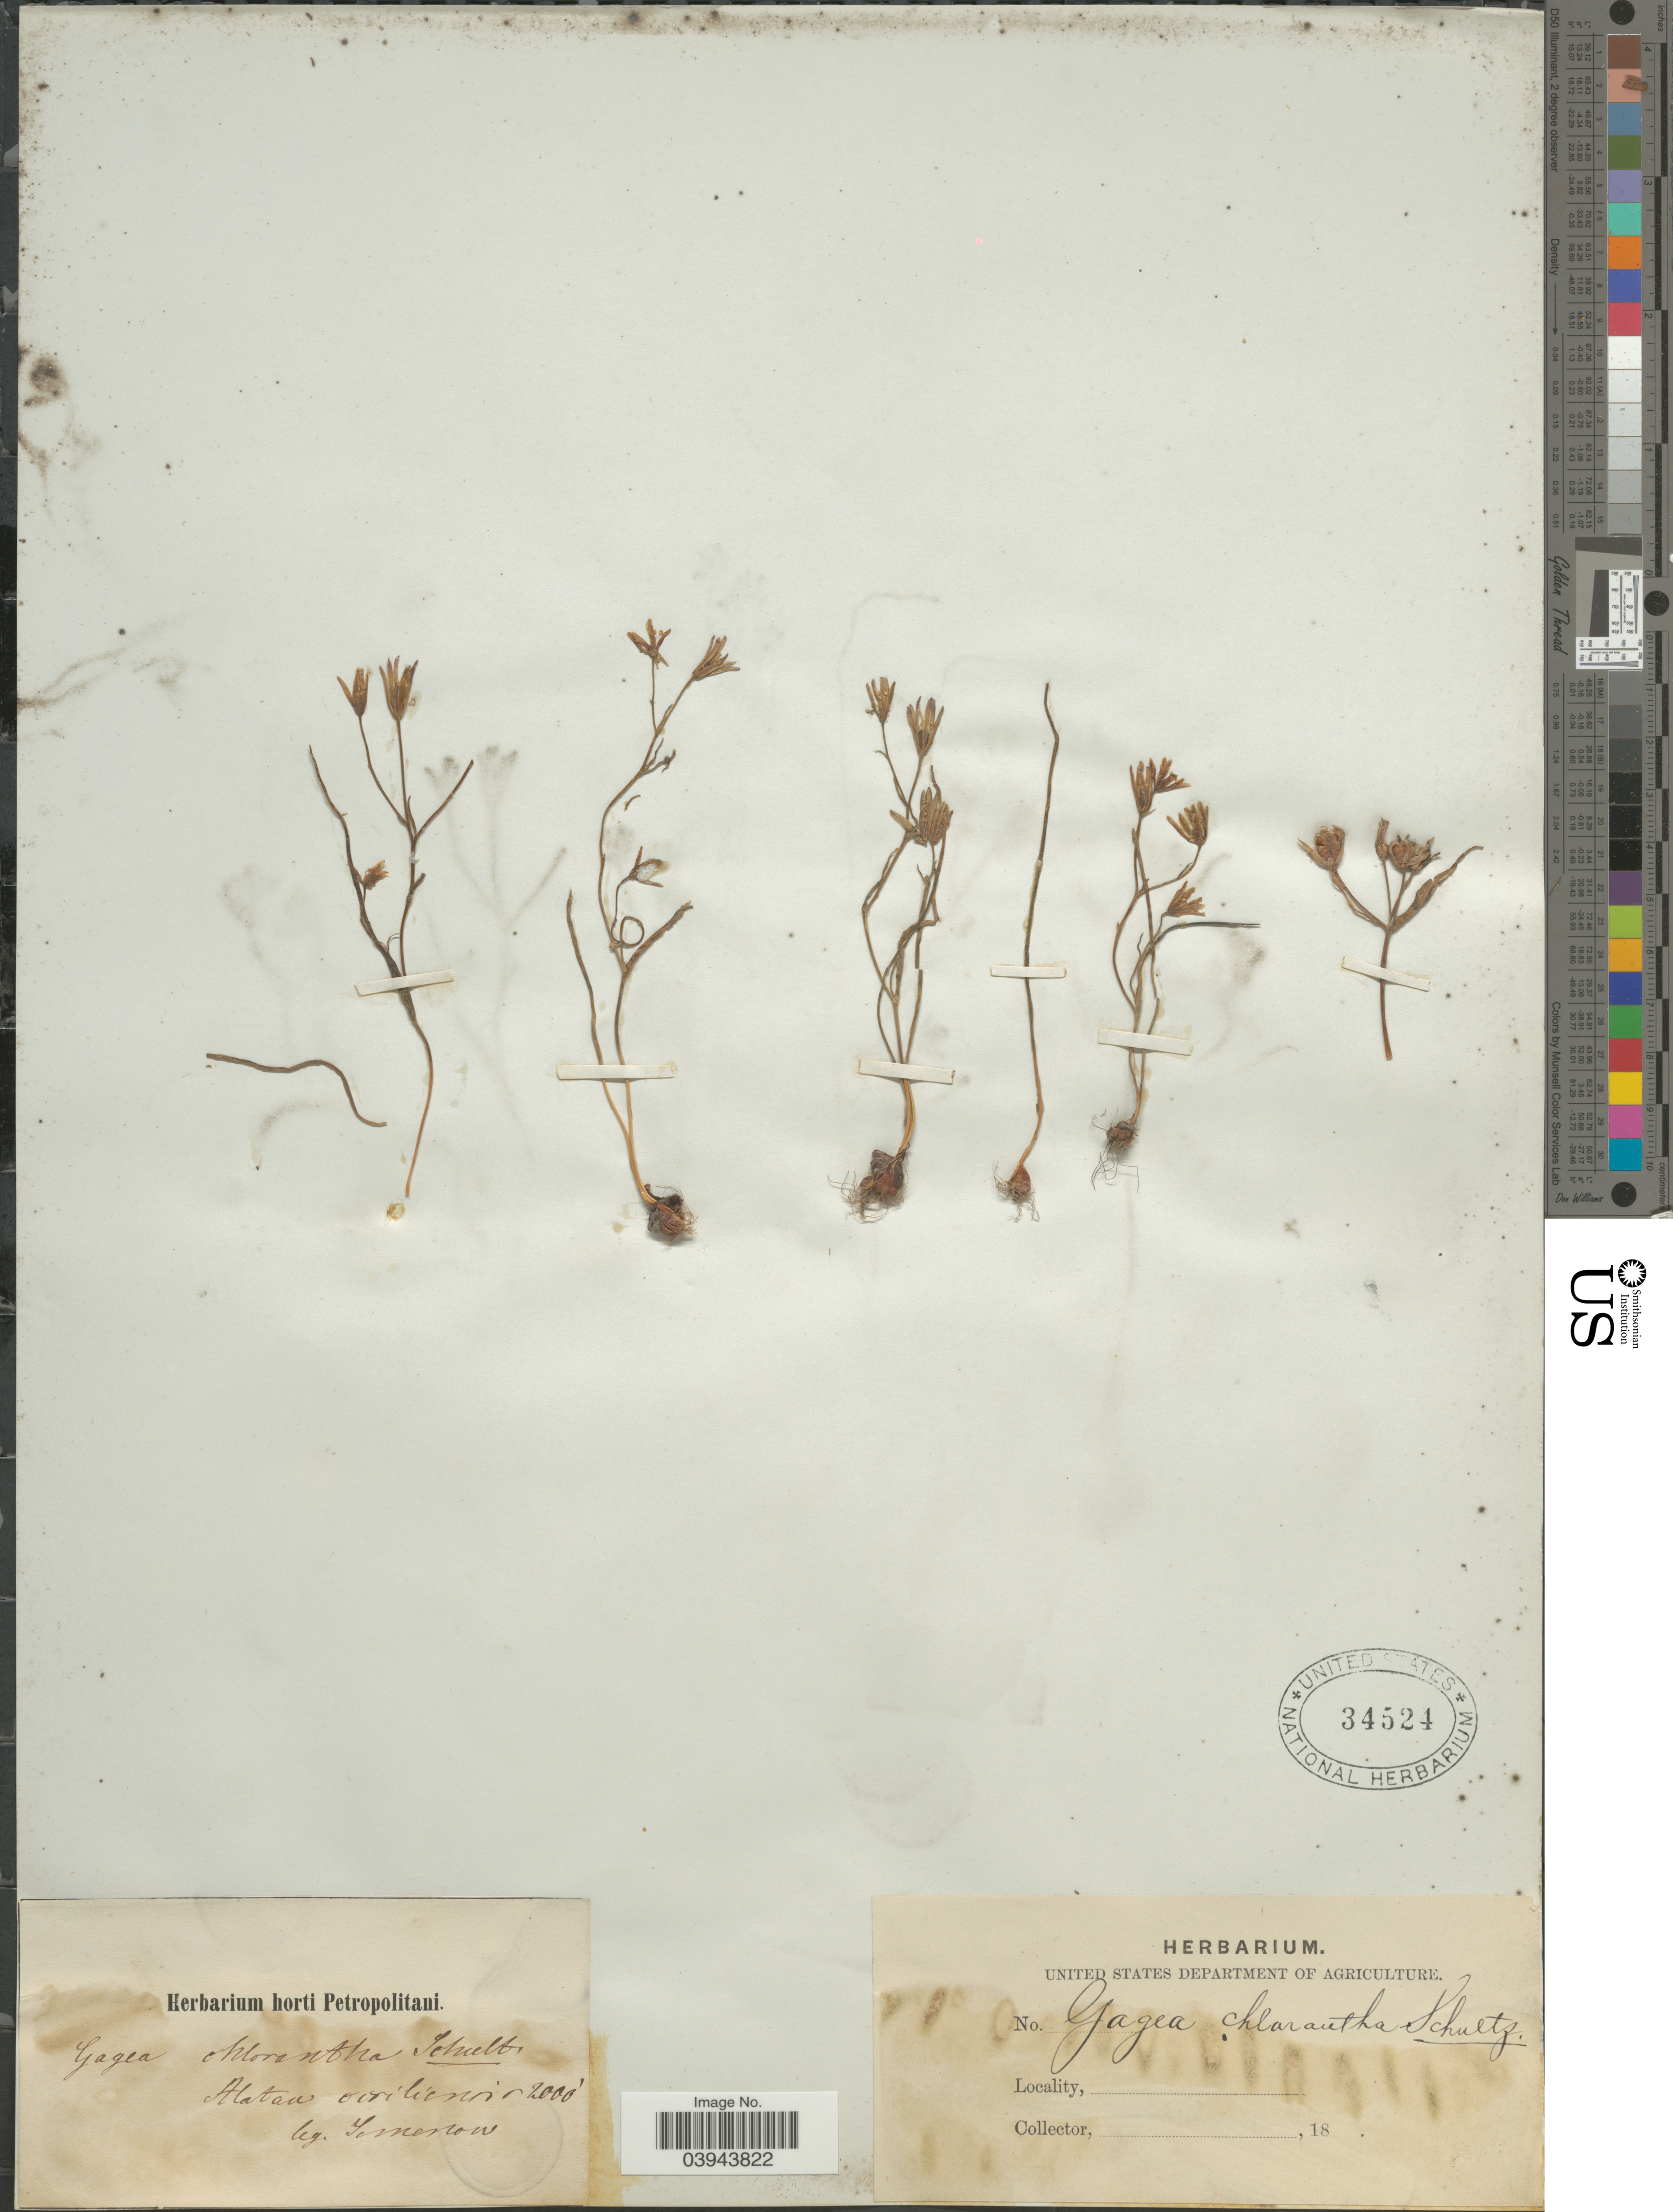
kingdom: Plantae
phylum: Tracheophyta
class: Liliopsida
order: Liliales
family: Liliaceae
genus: Gagea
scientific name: Gagea chlorantha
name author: (M. Bieb.) Schult. & Schult. f.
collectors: P. P. Semenov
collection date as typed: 18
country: Kazakhstan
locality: Alatau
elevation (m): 610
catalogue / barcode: US 343524